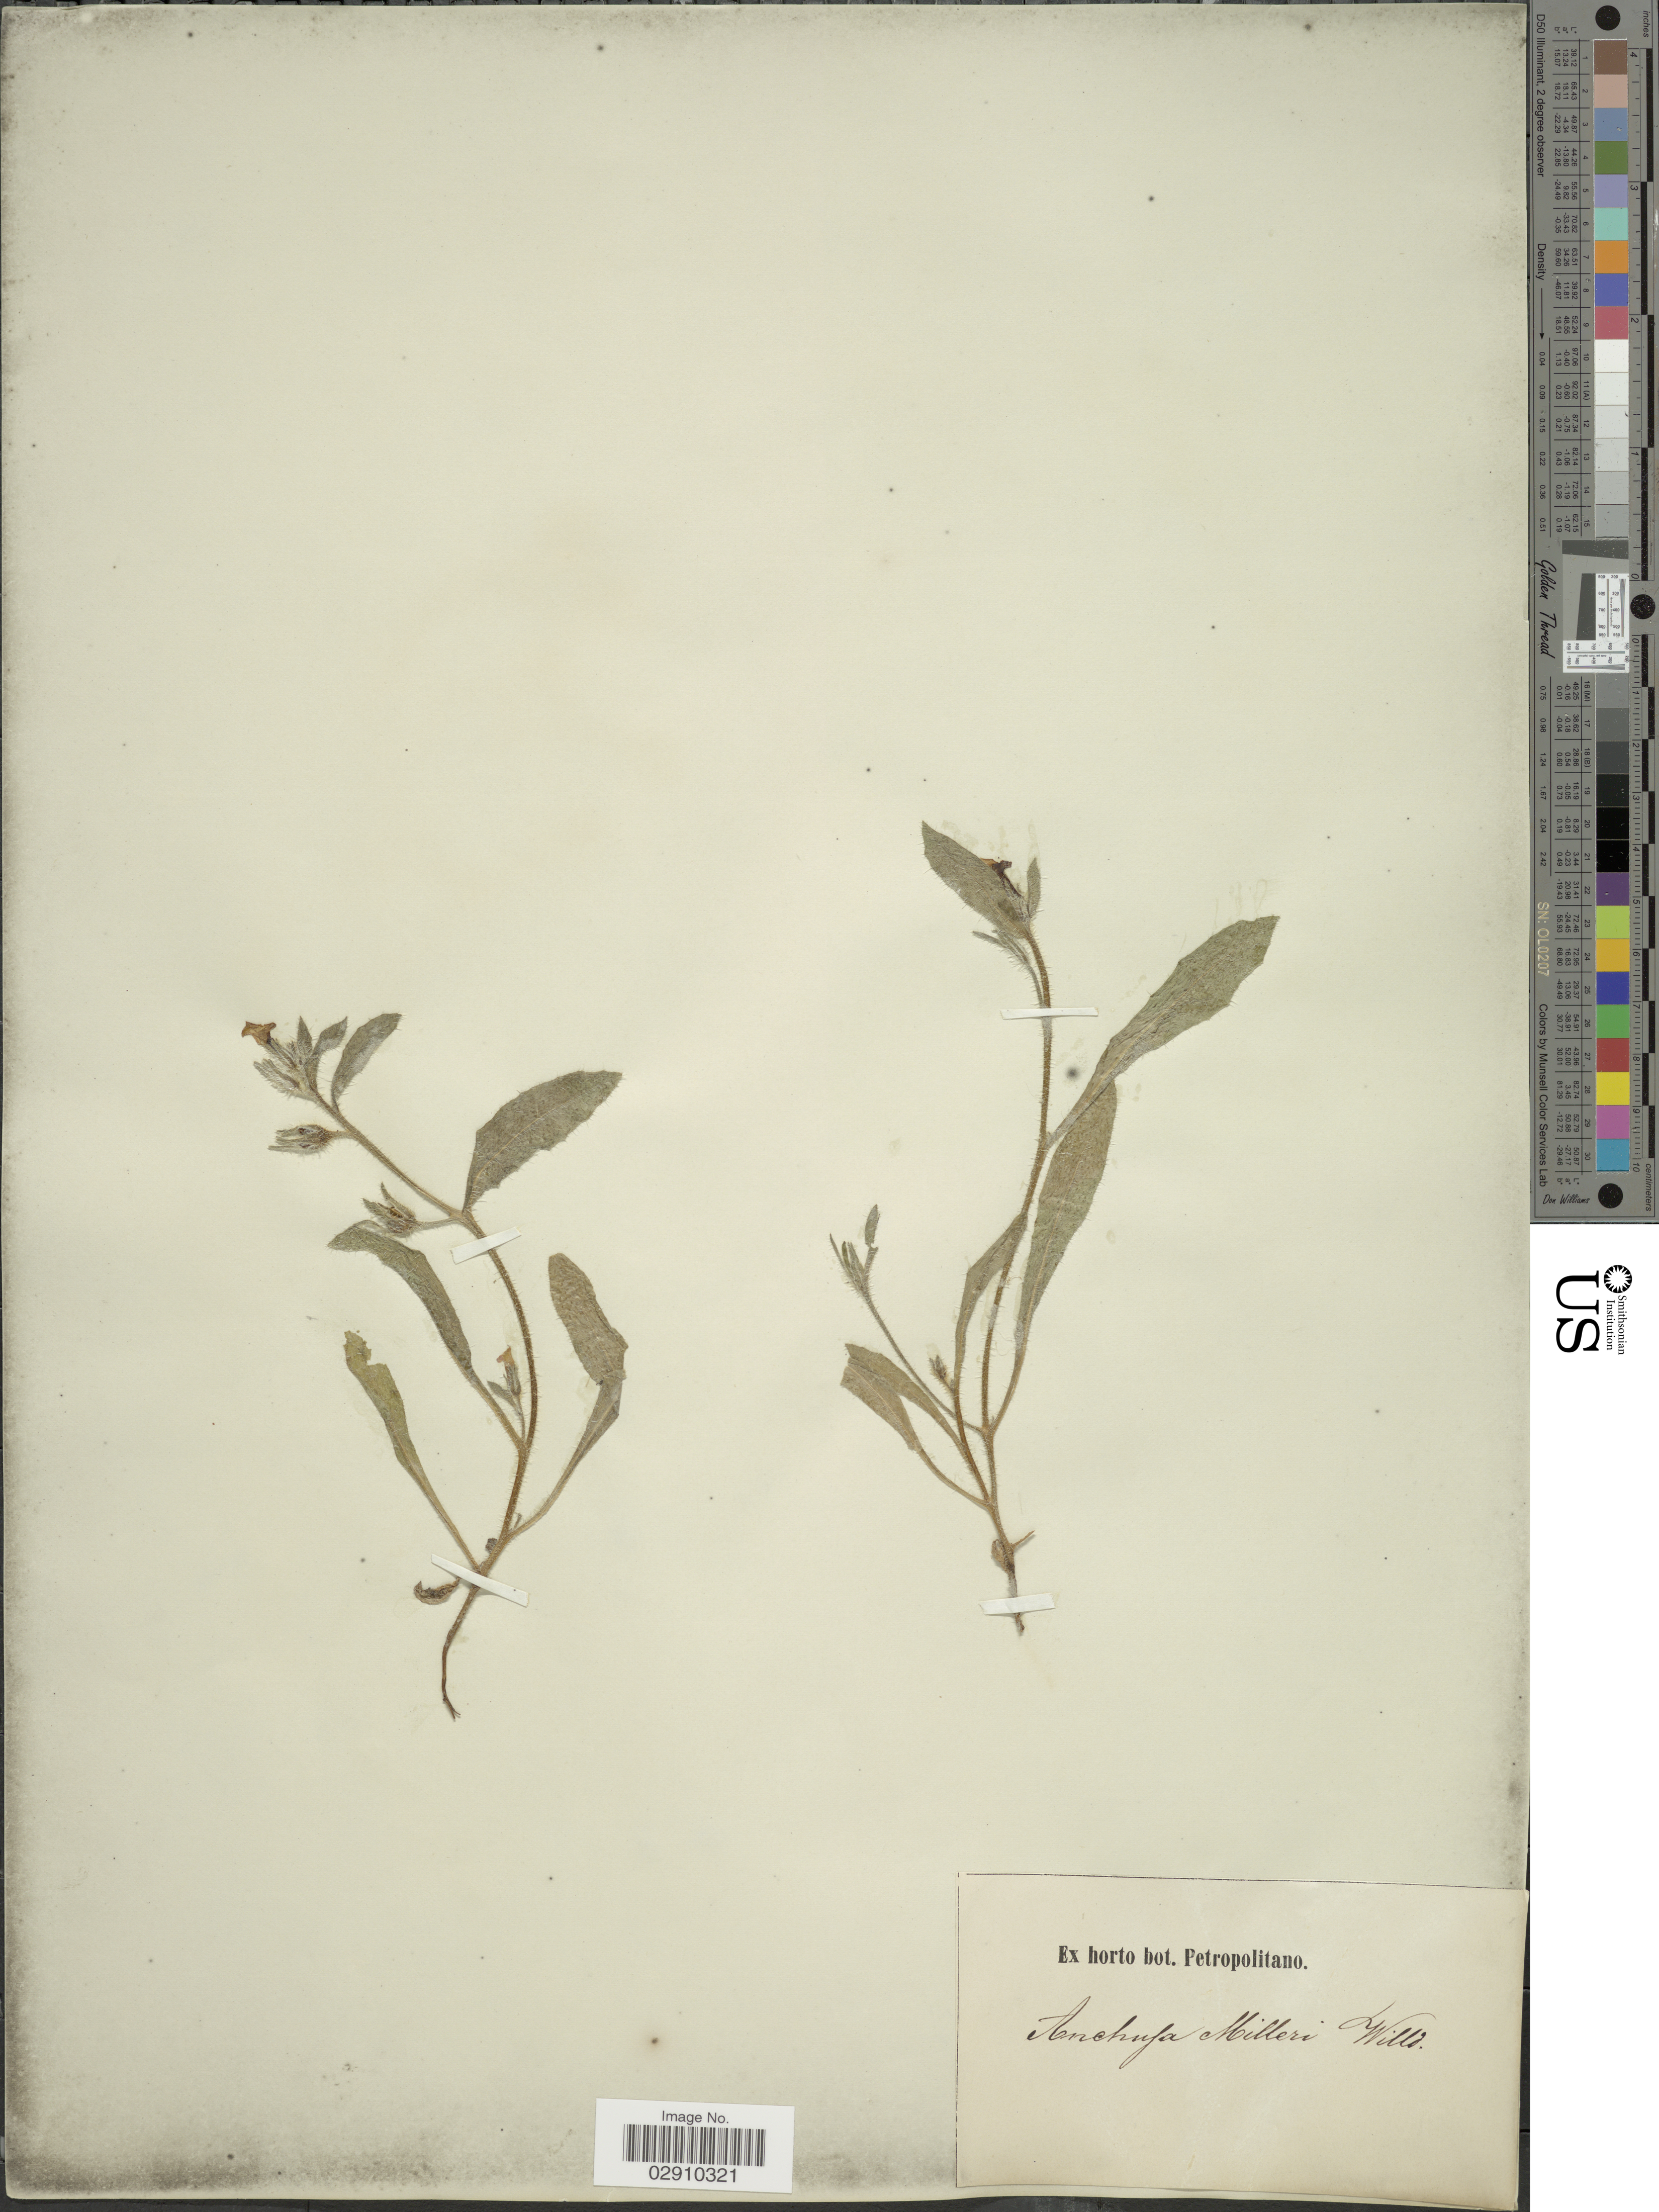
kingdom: Plantae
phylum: Tracheophyta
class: Magnoliopsida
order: Boraginales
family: Boraginaceae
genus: Anchusa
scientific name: Anchusa milleri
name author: Lam. ex Spreng.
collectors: ex Horto Bot. Petropolitano